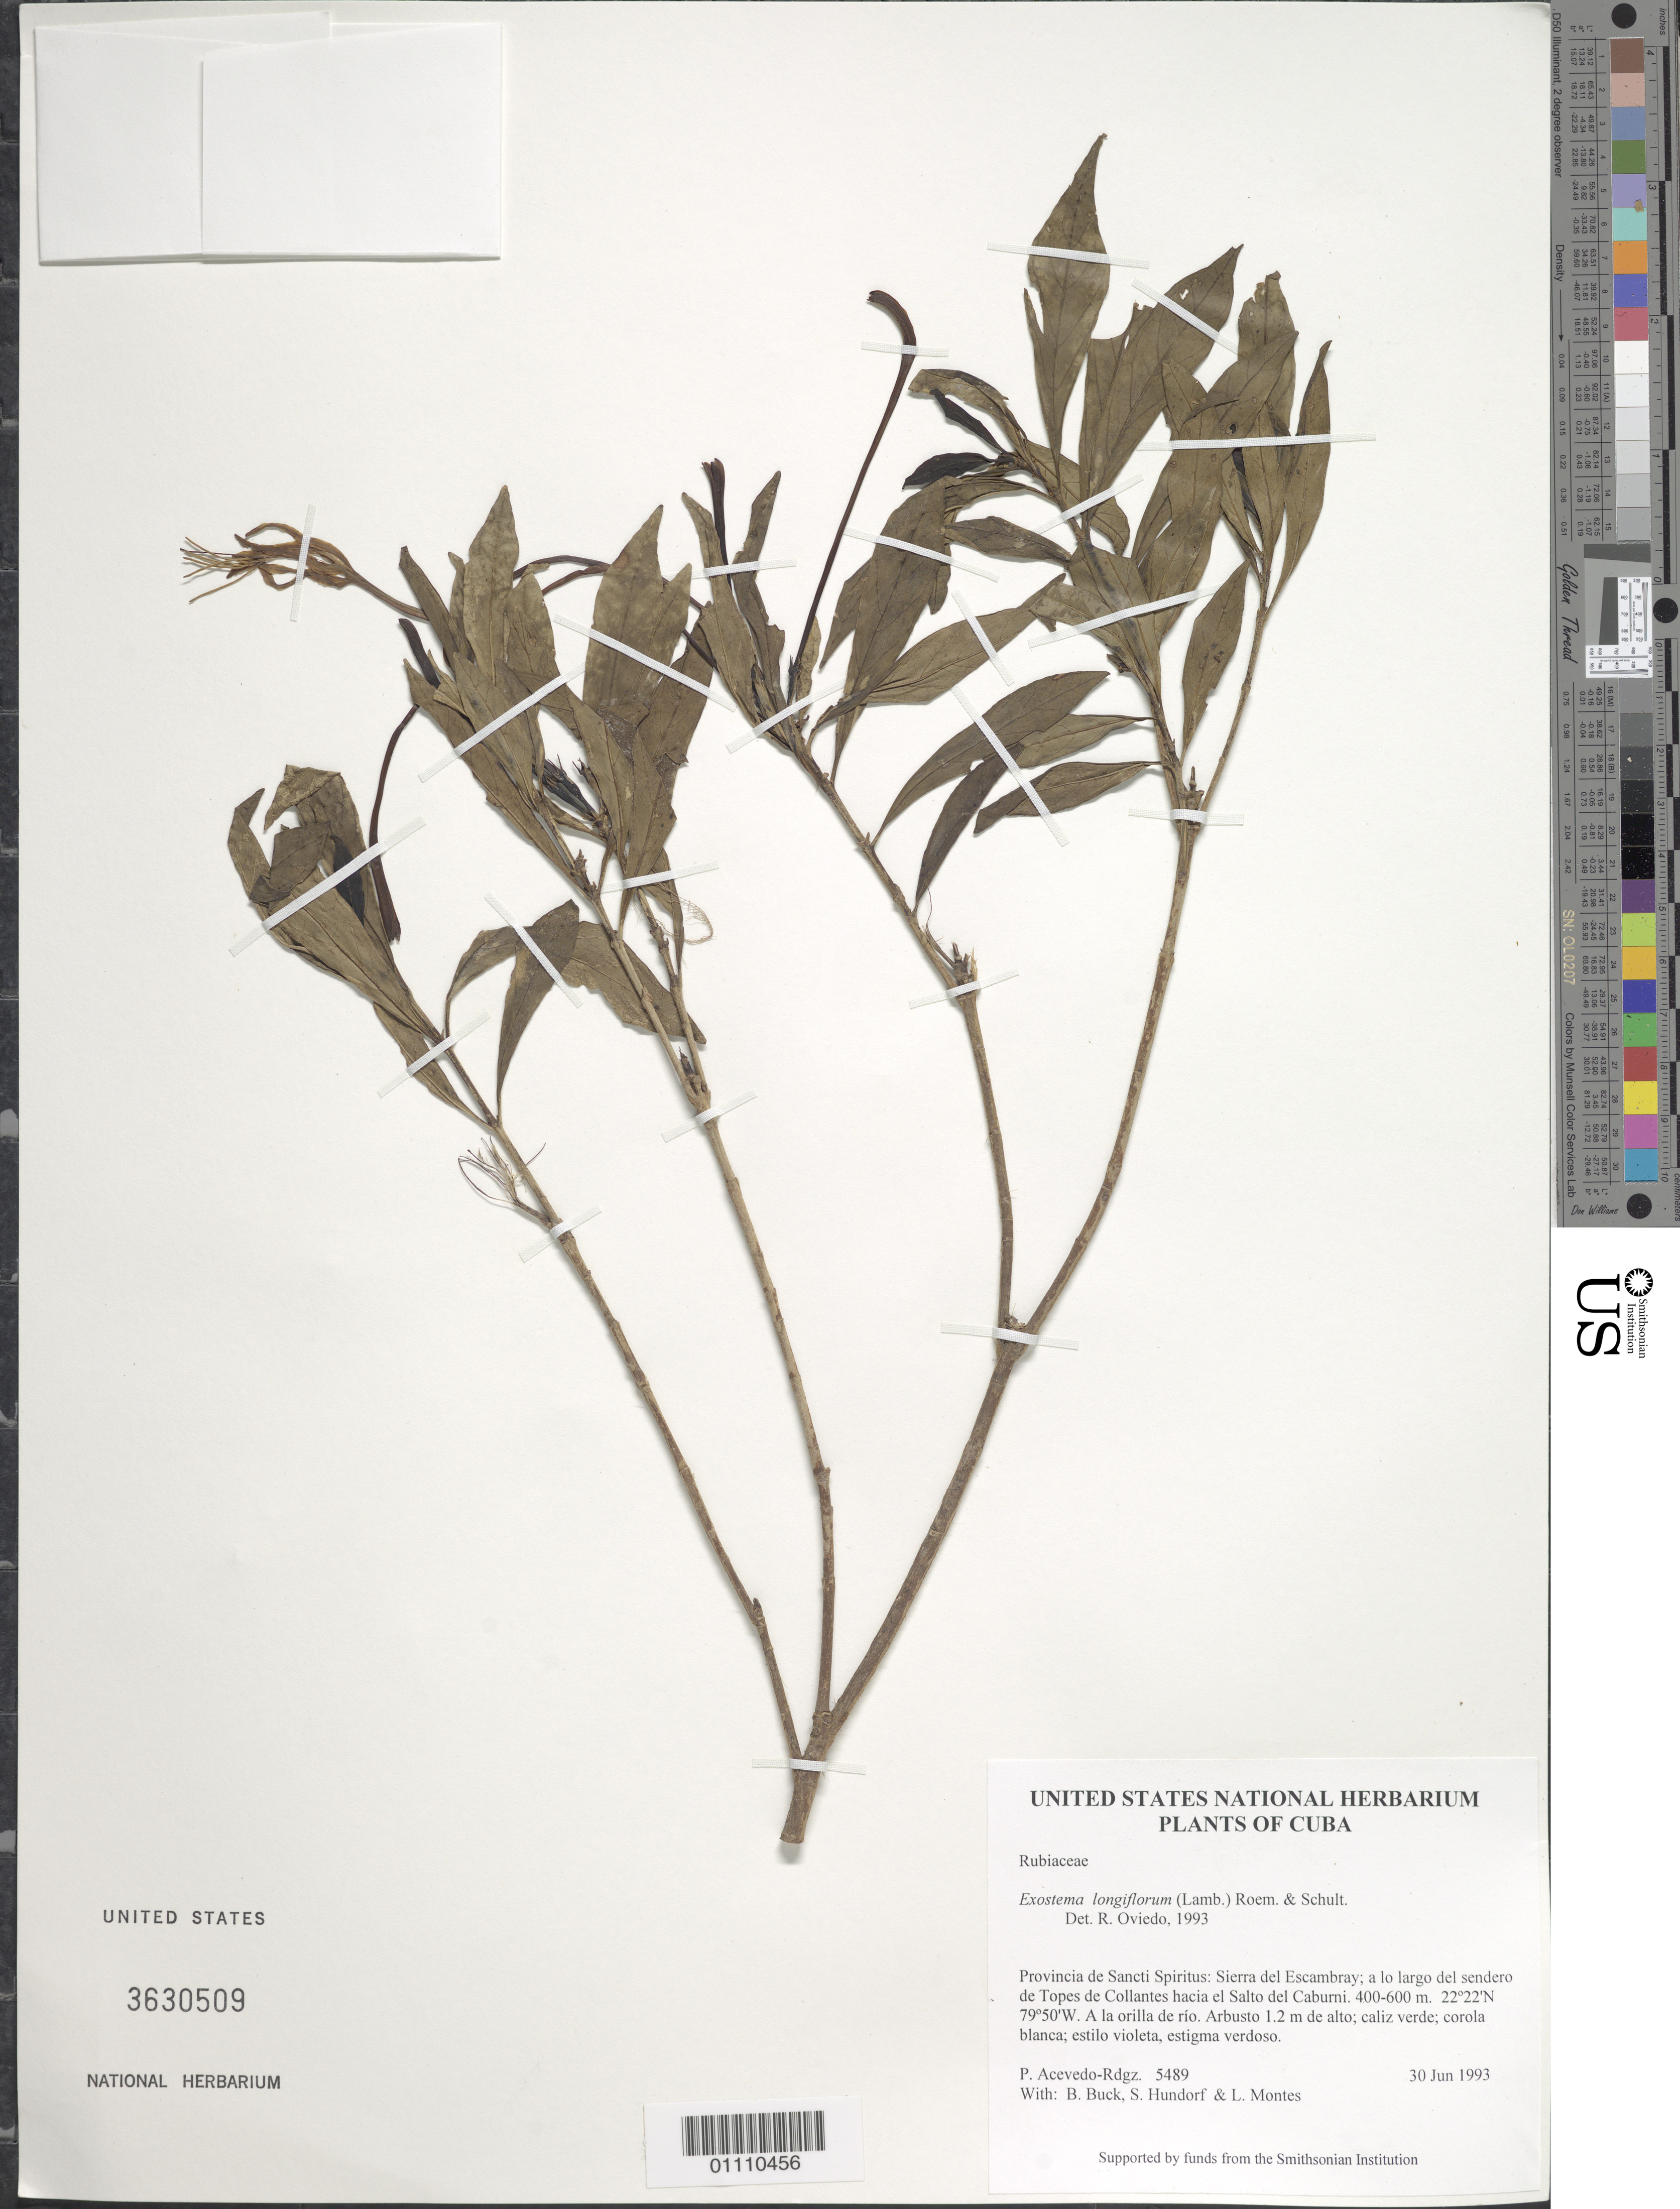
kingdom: Plantae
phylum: Tracheophyta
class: Magnoliopsida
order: Gentianales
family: Rubiaceae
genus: Exostema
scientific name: Exostema longiflorum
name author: (Lamb.) Roem. & Schult.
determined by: Oviedo, R.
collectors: P. Acevedo-Rodr., B. Buck, S. Hundorf & L. Montes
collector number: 5489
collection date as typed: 30 Jun 1993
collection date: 1993-06-30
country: Cuba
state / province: Sancti Spiritus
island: Cuba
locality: Sierra del Escambray; a lo largo del sendero de Topes de Collantes hacia el Salto del Caburni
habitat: A la orilla de río.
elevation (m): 400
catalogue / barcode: US 3630509